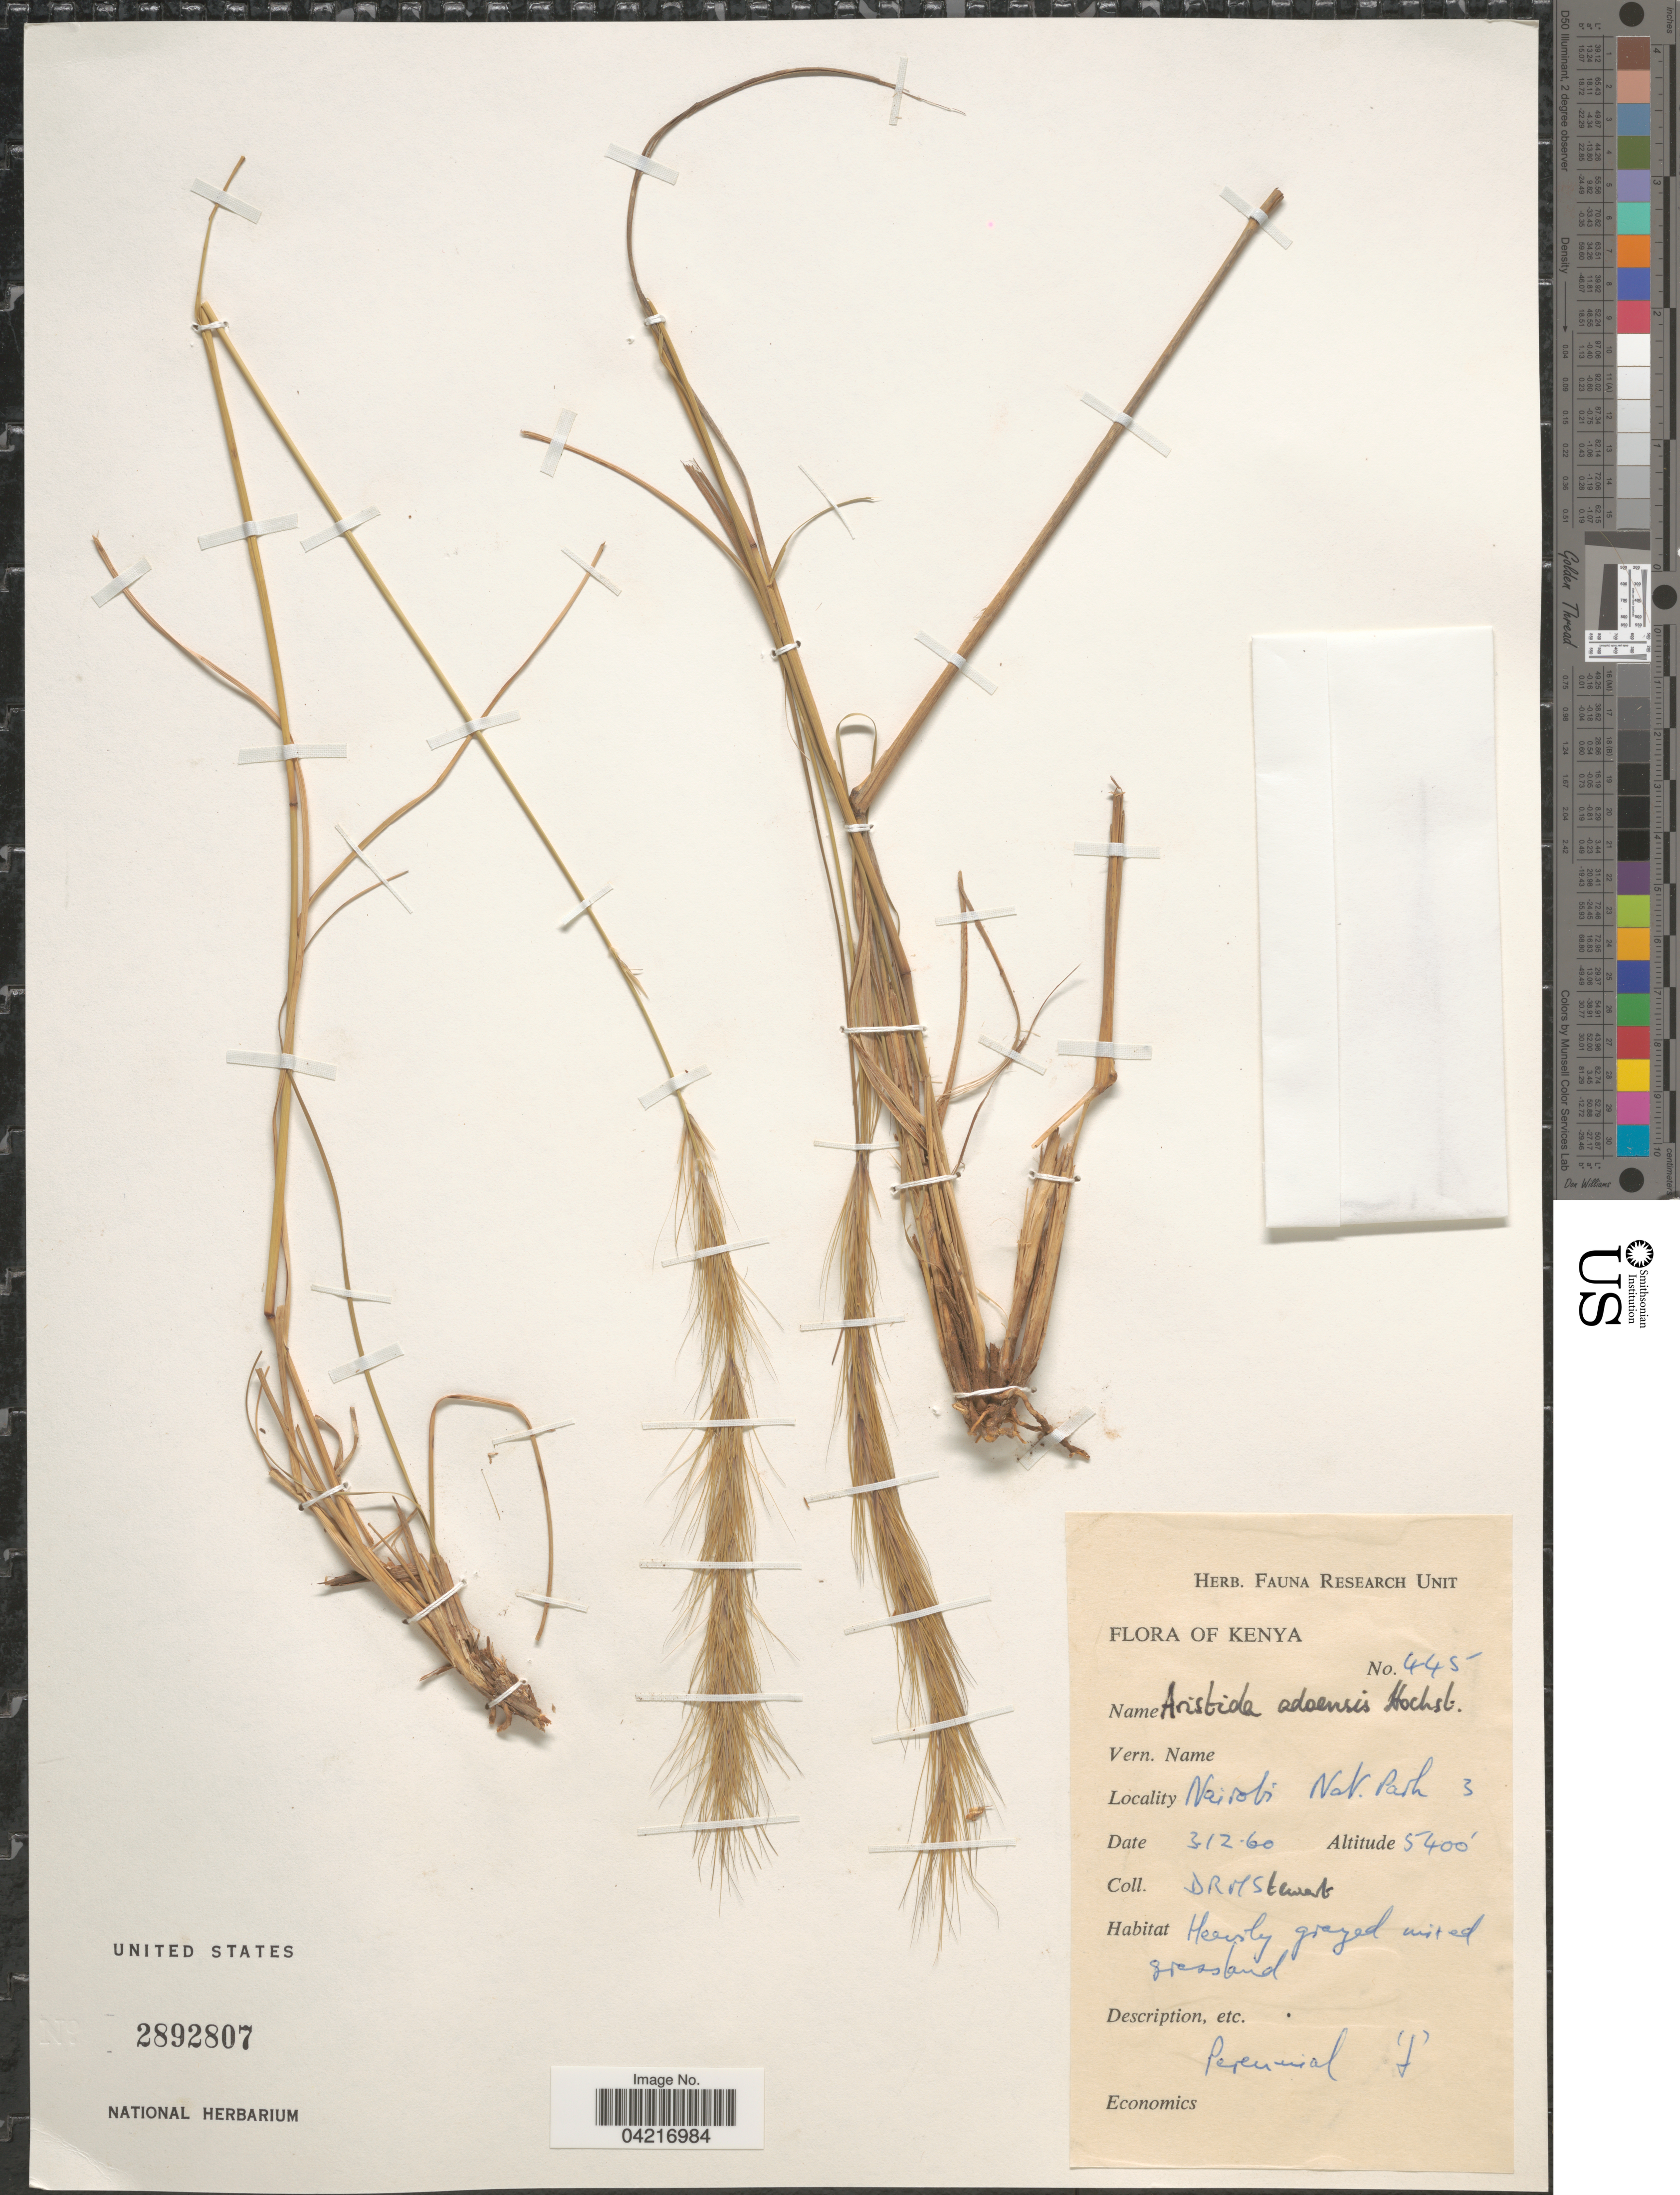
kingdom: Plantae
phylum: Tracheophyta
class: Liliopsida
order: Poales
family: Poaceae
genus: Aristida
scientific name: Aristida adoensis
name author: Hochst. ex A. Rich.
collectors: D. Stewart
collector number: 445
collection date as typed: Transcribed d/m/y: 3/12/60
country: Kenya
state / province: Nairobi Area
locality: Nairobi Nat. Park 3.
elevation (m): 1646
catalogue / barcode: US 2892807